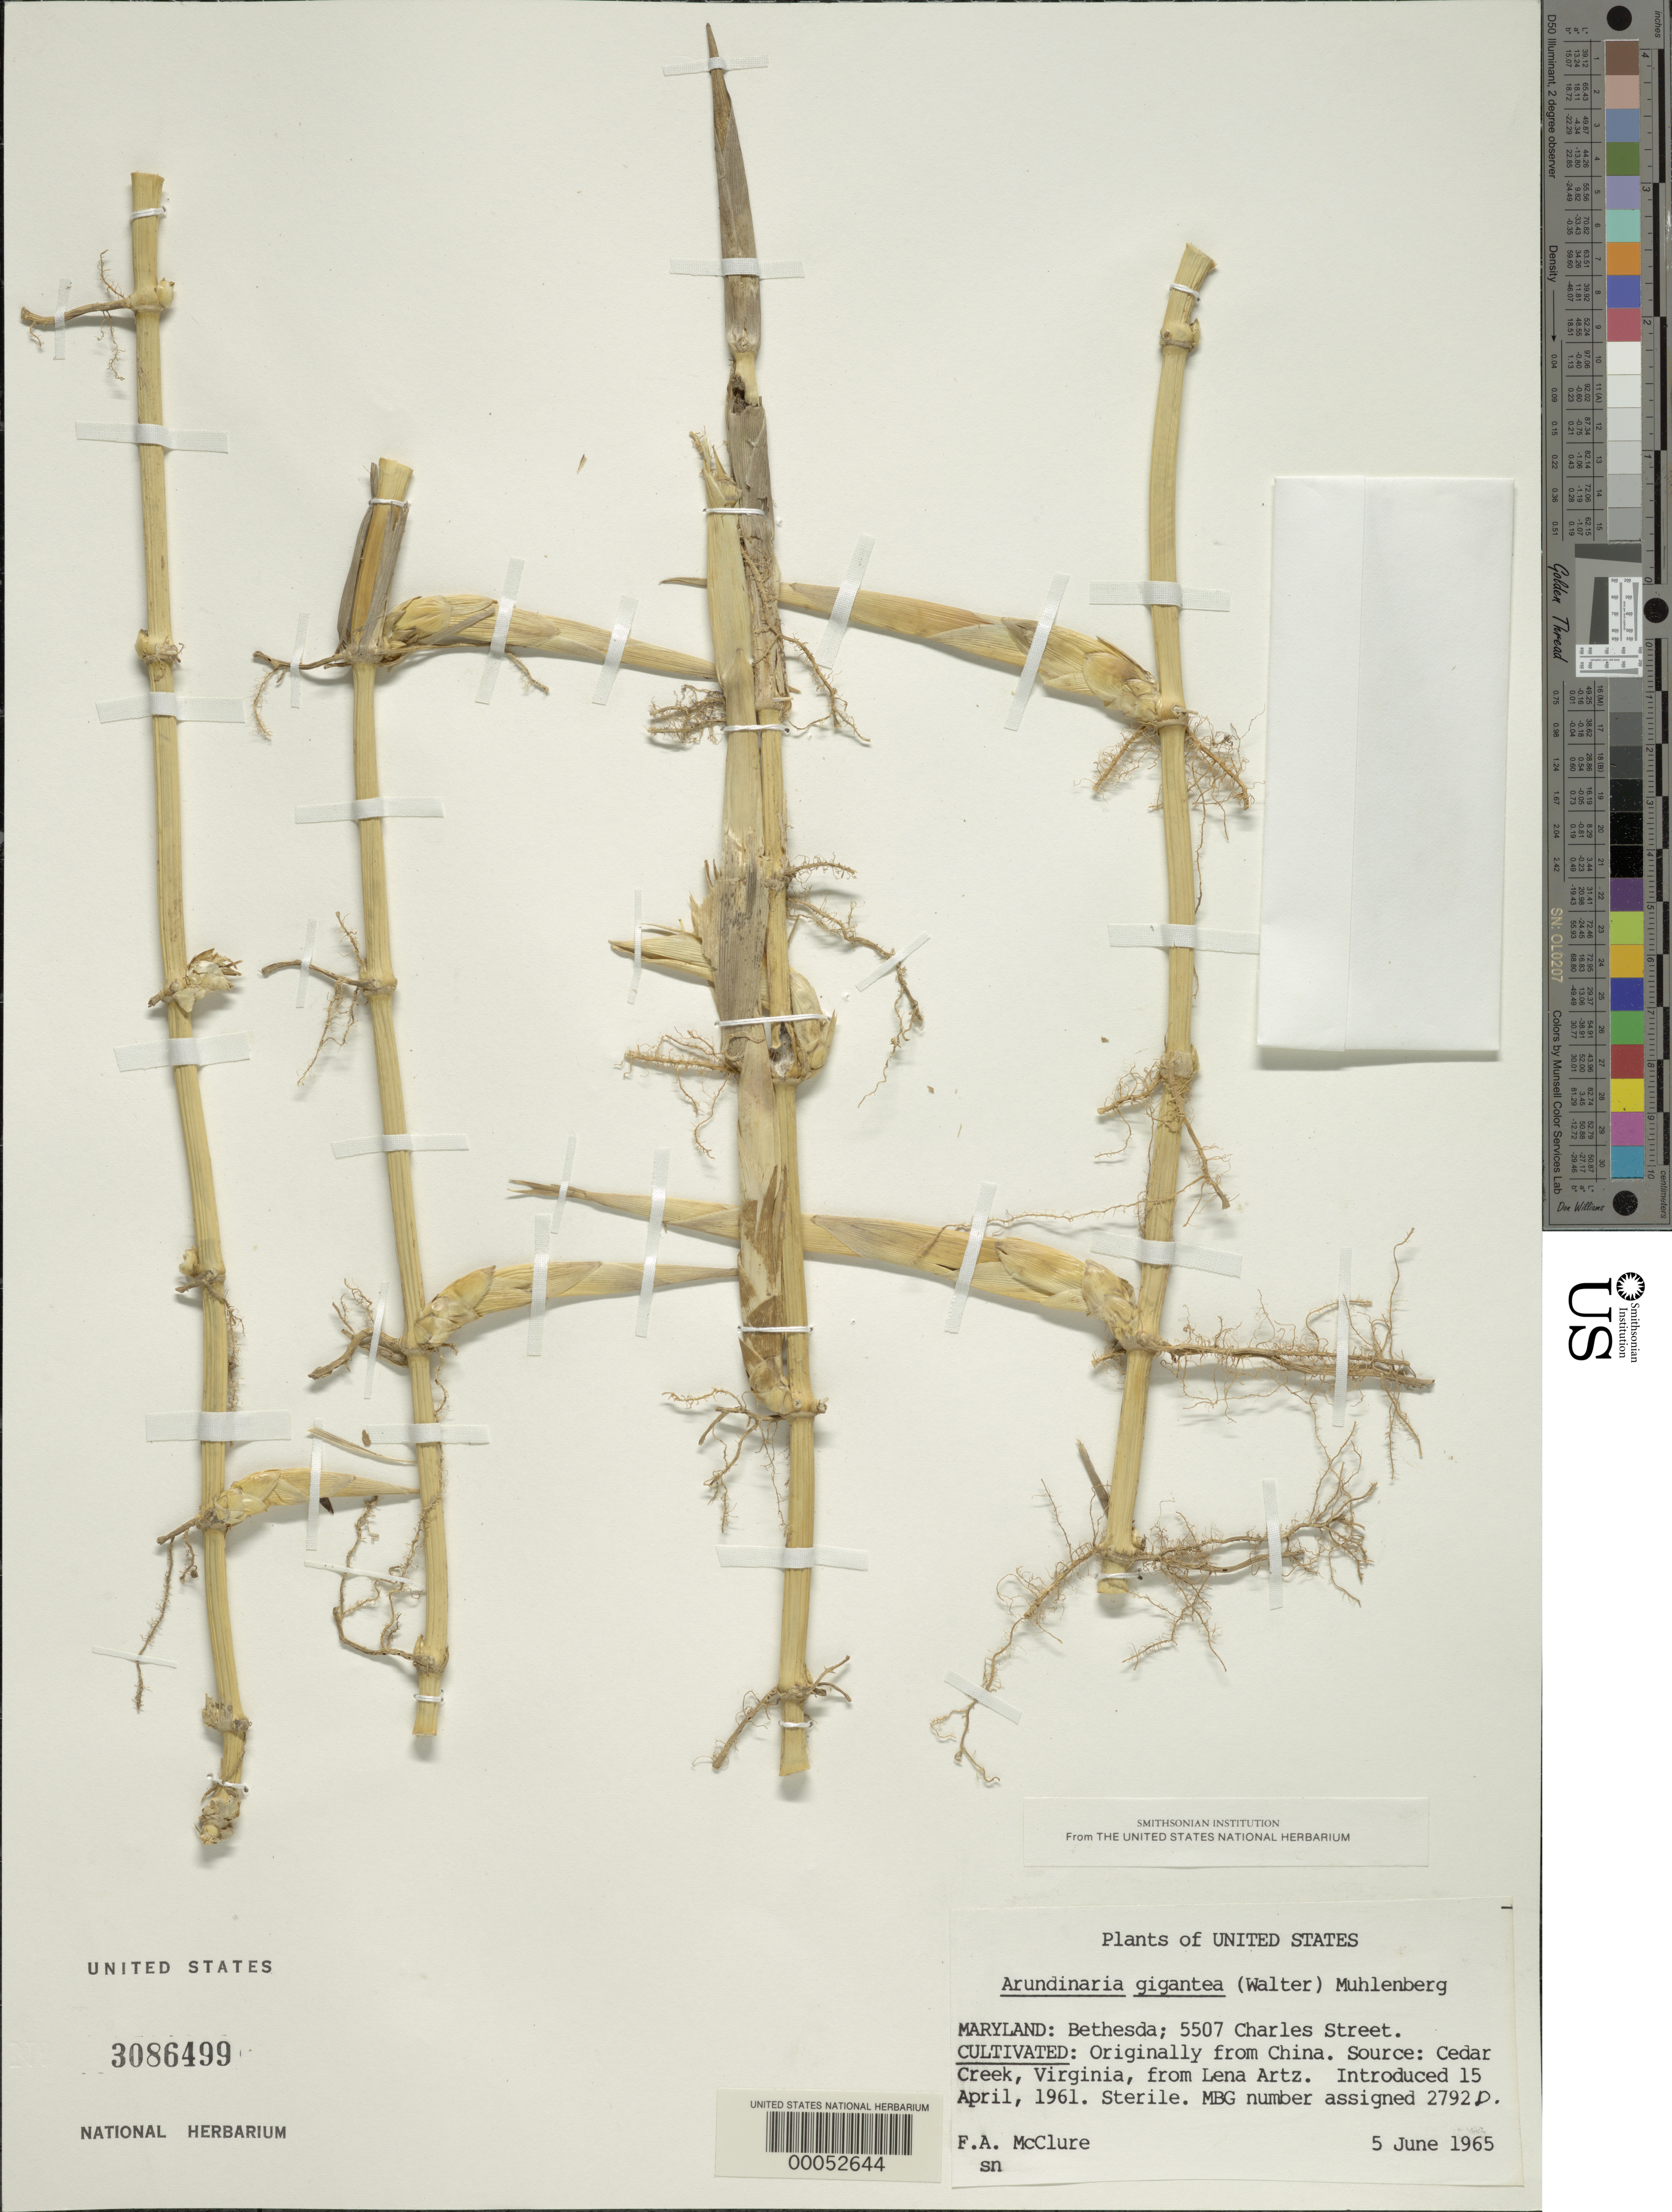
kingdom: Plantae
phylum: Tracheophyta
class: Liliopsida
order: Poales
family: Poaceae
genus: Arundinaria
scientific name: Arundinaria gigantea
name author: (Walter) Muhl.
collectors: F. A. McClure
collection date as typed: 05 Jun 1965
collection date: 1965-06-05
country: United States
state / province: Maryland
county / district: Montgomery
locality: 5507 Charles Street, Bethesda (McClure's garden)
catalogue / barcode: US 3086499